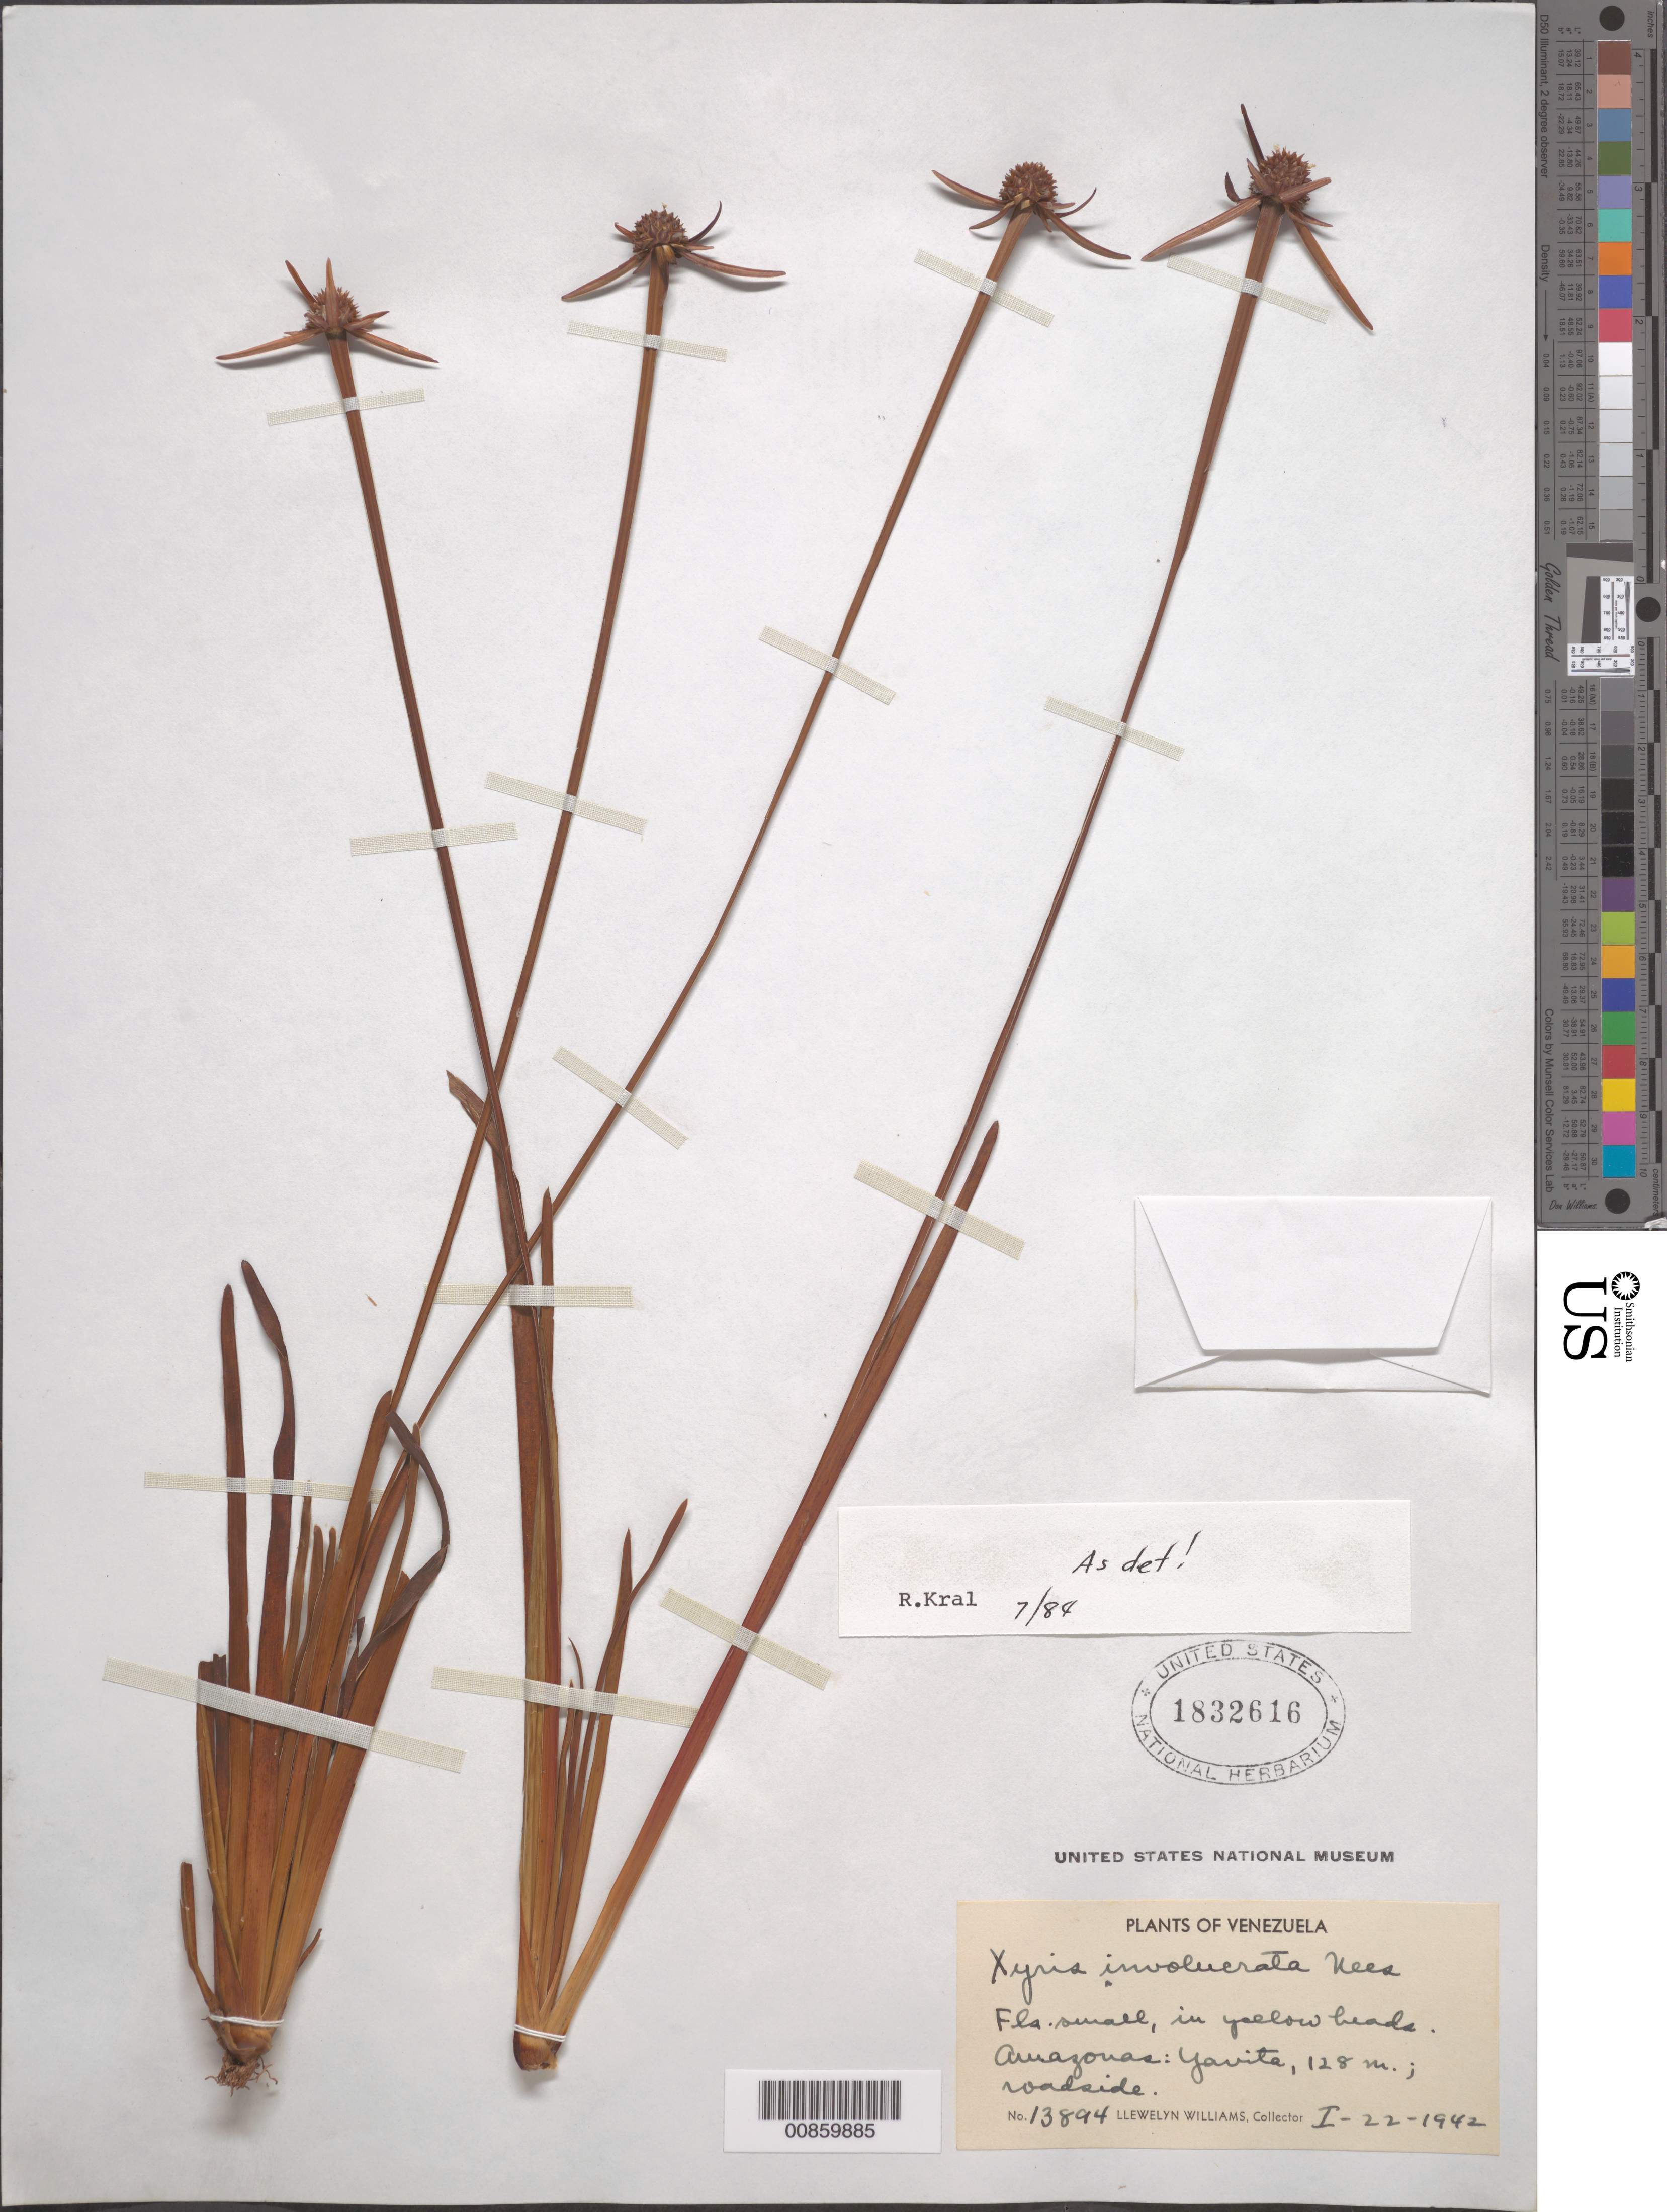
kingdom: Plantae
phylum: Tracheophyta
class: Liliopsida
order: Poales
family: Xyridaceae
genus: Xyris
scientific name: Xyris involucrata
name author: Nees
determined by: Kral, Robert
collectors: Ll. Williams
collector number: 13894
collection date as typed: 22-Jan-42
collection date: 1942-01-22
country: Venezuela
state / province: Amazonas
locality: Yavita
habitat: Roadside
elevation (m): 128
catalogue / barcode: US 1832616